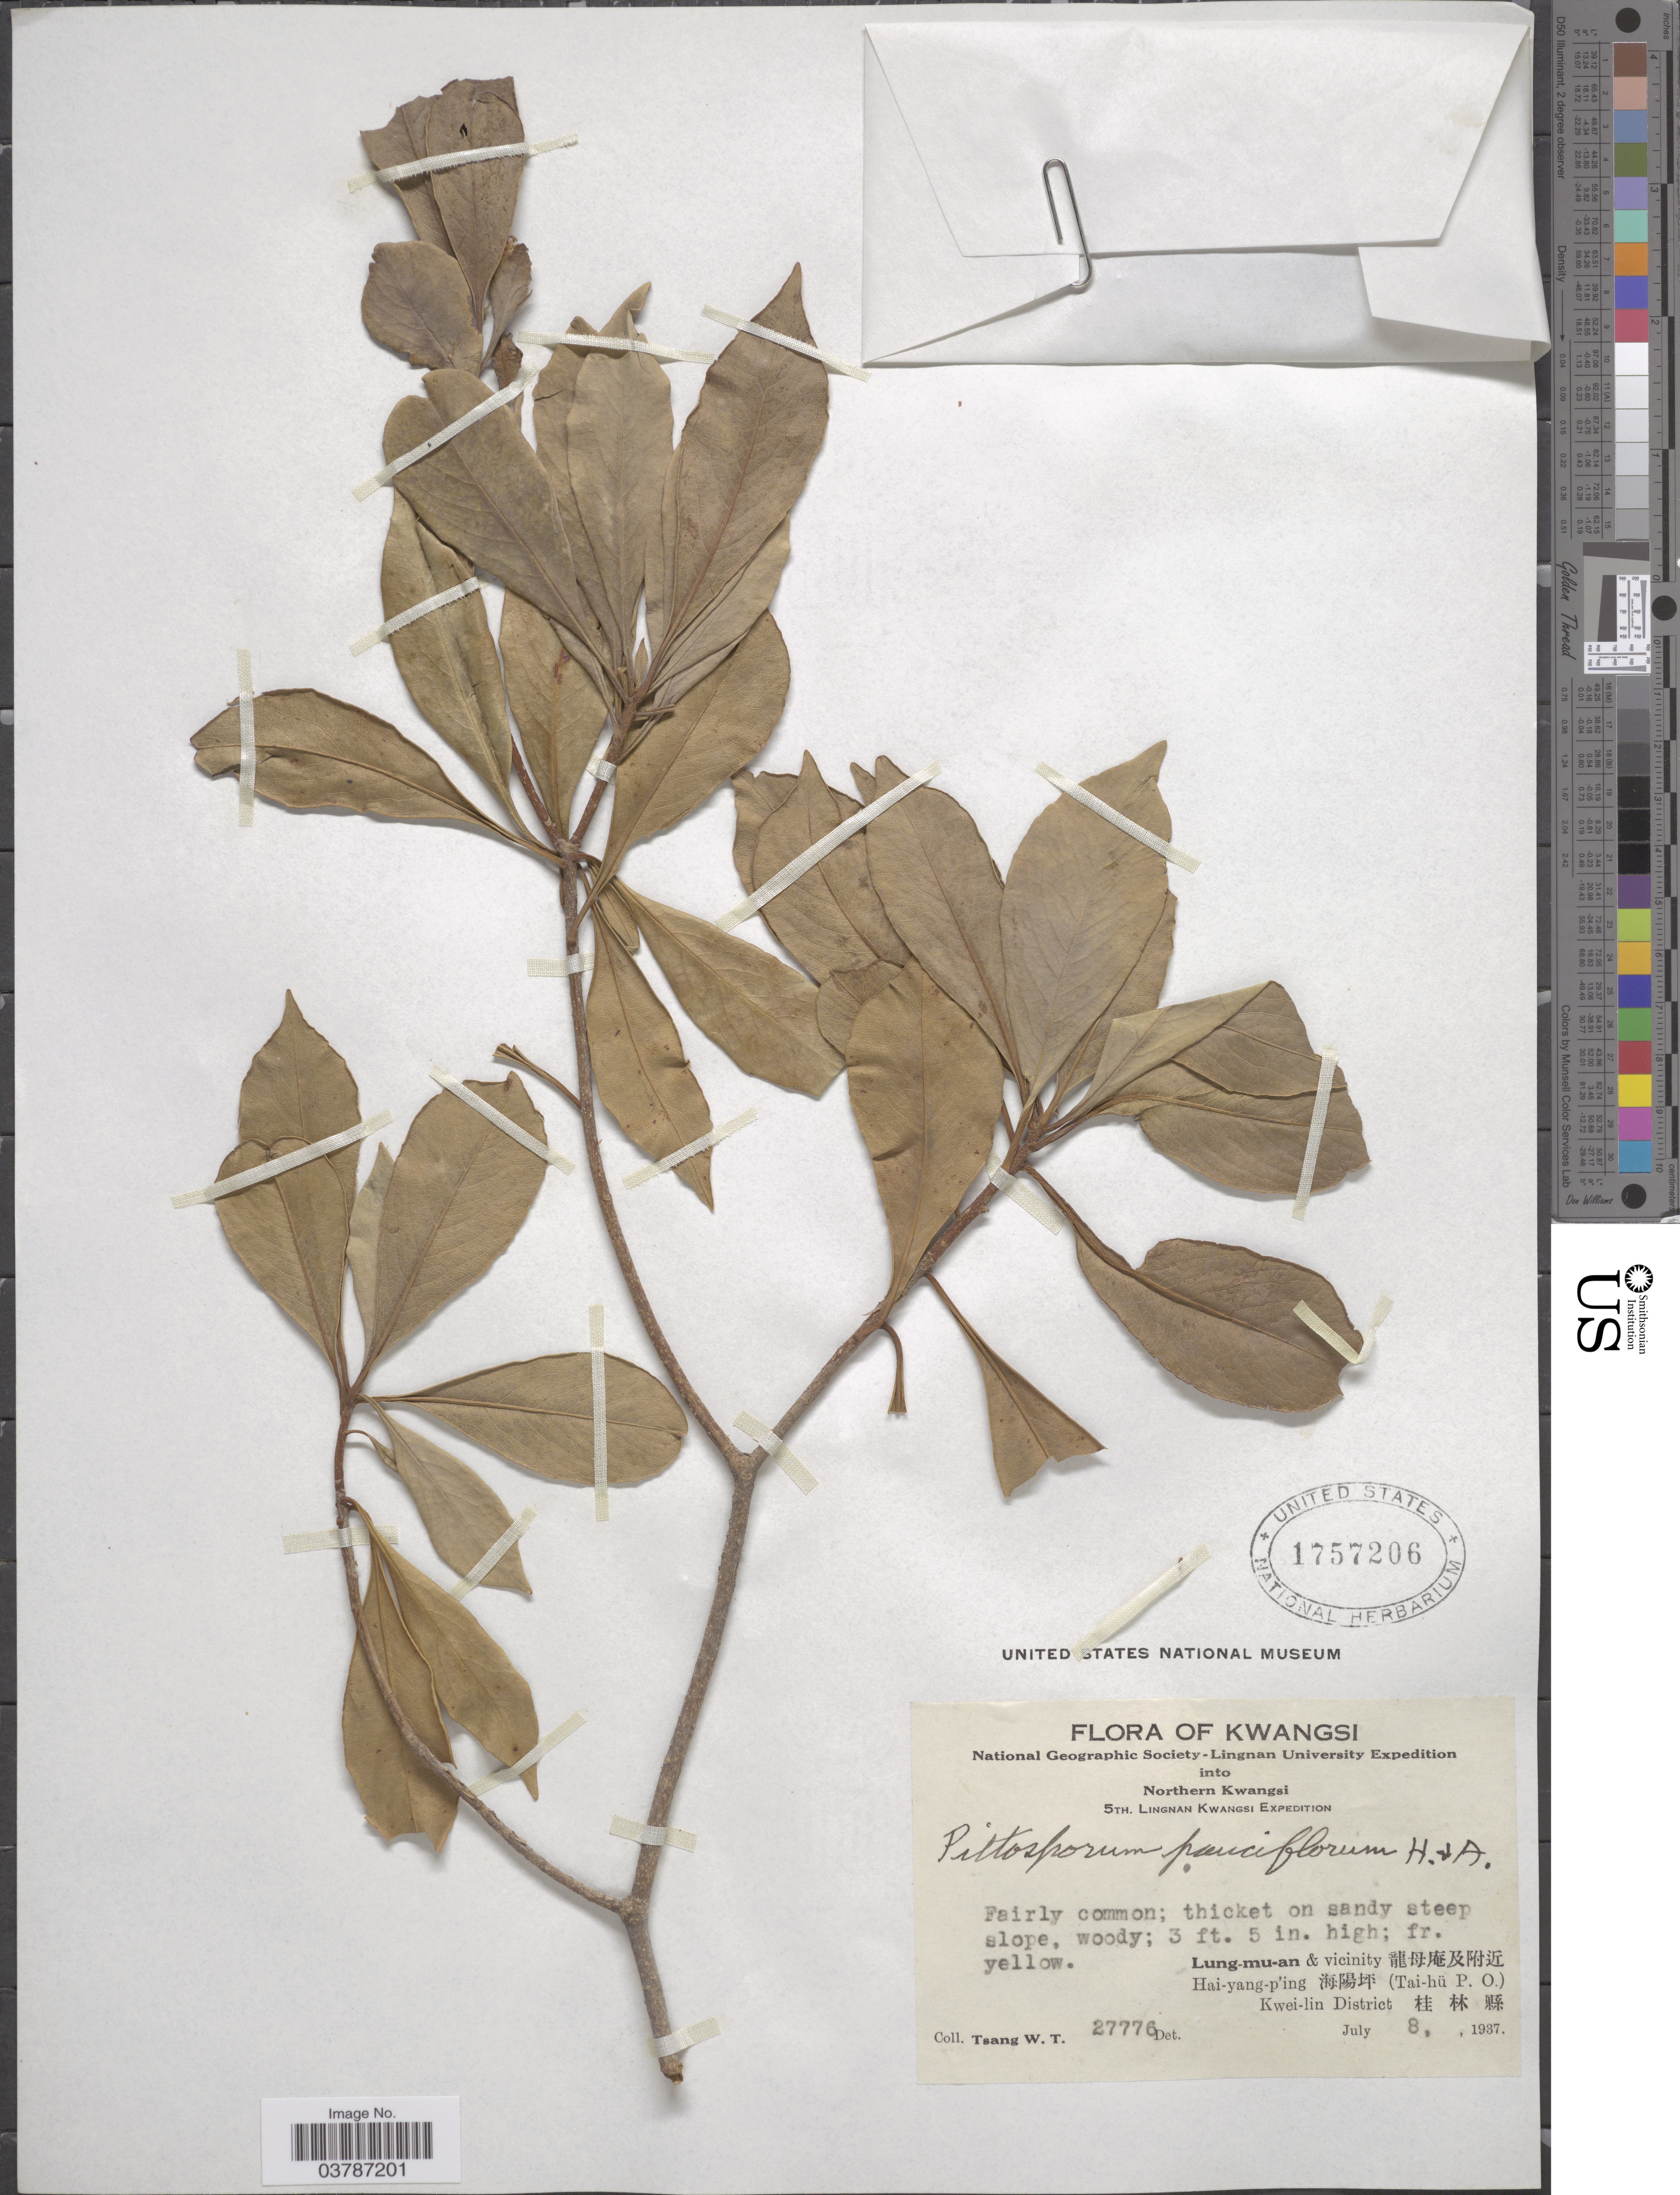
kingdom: Plantae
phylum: Tracheophyta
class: Magnoliopsida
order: Apiales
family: Pittosporaceae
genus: Pittosporum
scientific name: Pittosporum pauciflorum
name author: Hook. & Arn.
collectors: W. T. Tsang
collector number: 27776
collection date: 1937-07-08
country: China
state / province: Guangxi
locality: Kwangsi. Northern Kwangsi. Lung-mu-an & vicinity X. Hai-yang-p'ing X (Tai-hü P. O.). Kwei-lin District X.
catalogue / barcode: US 1757206